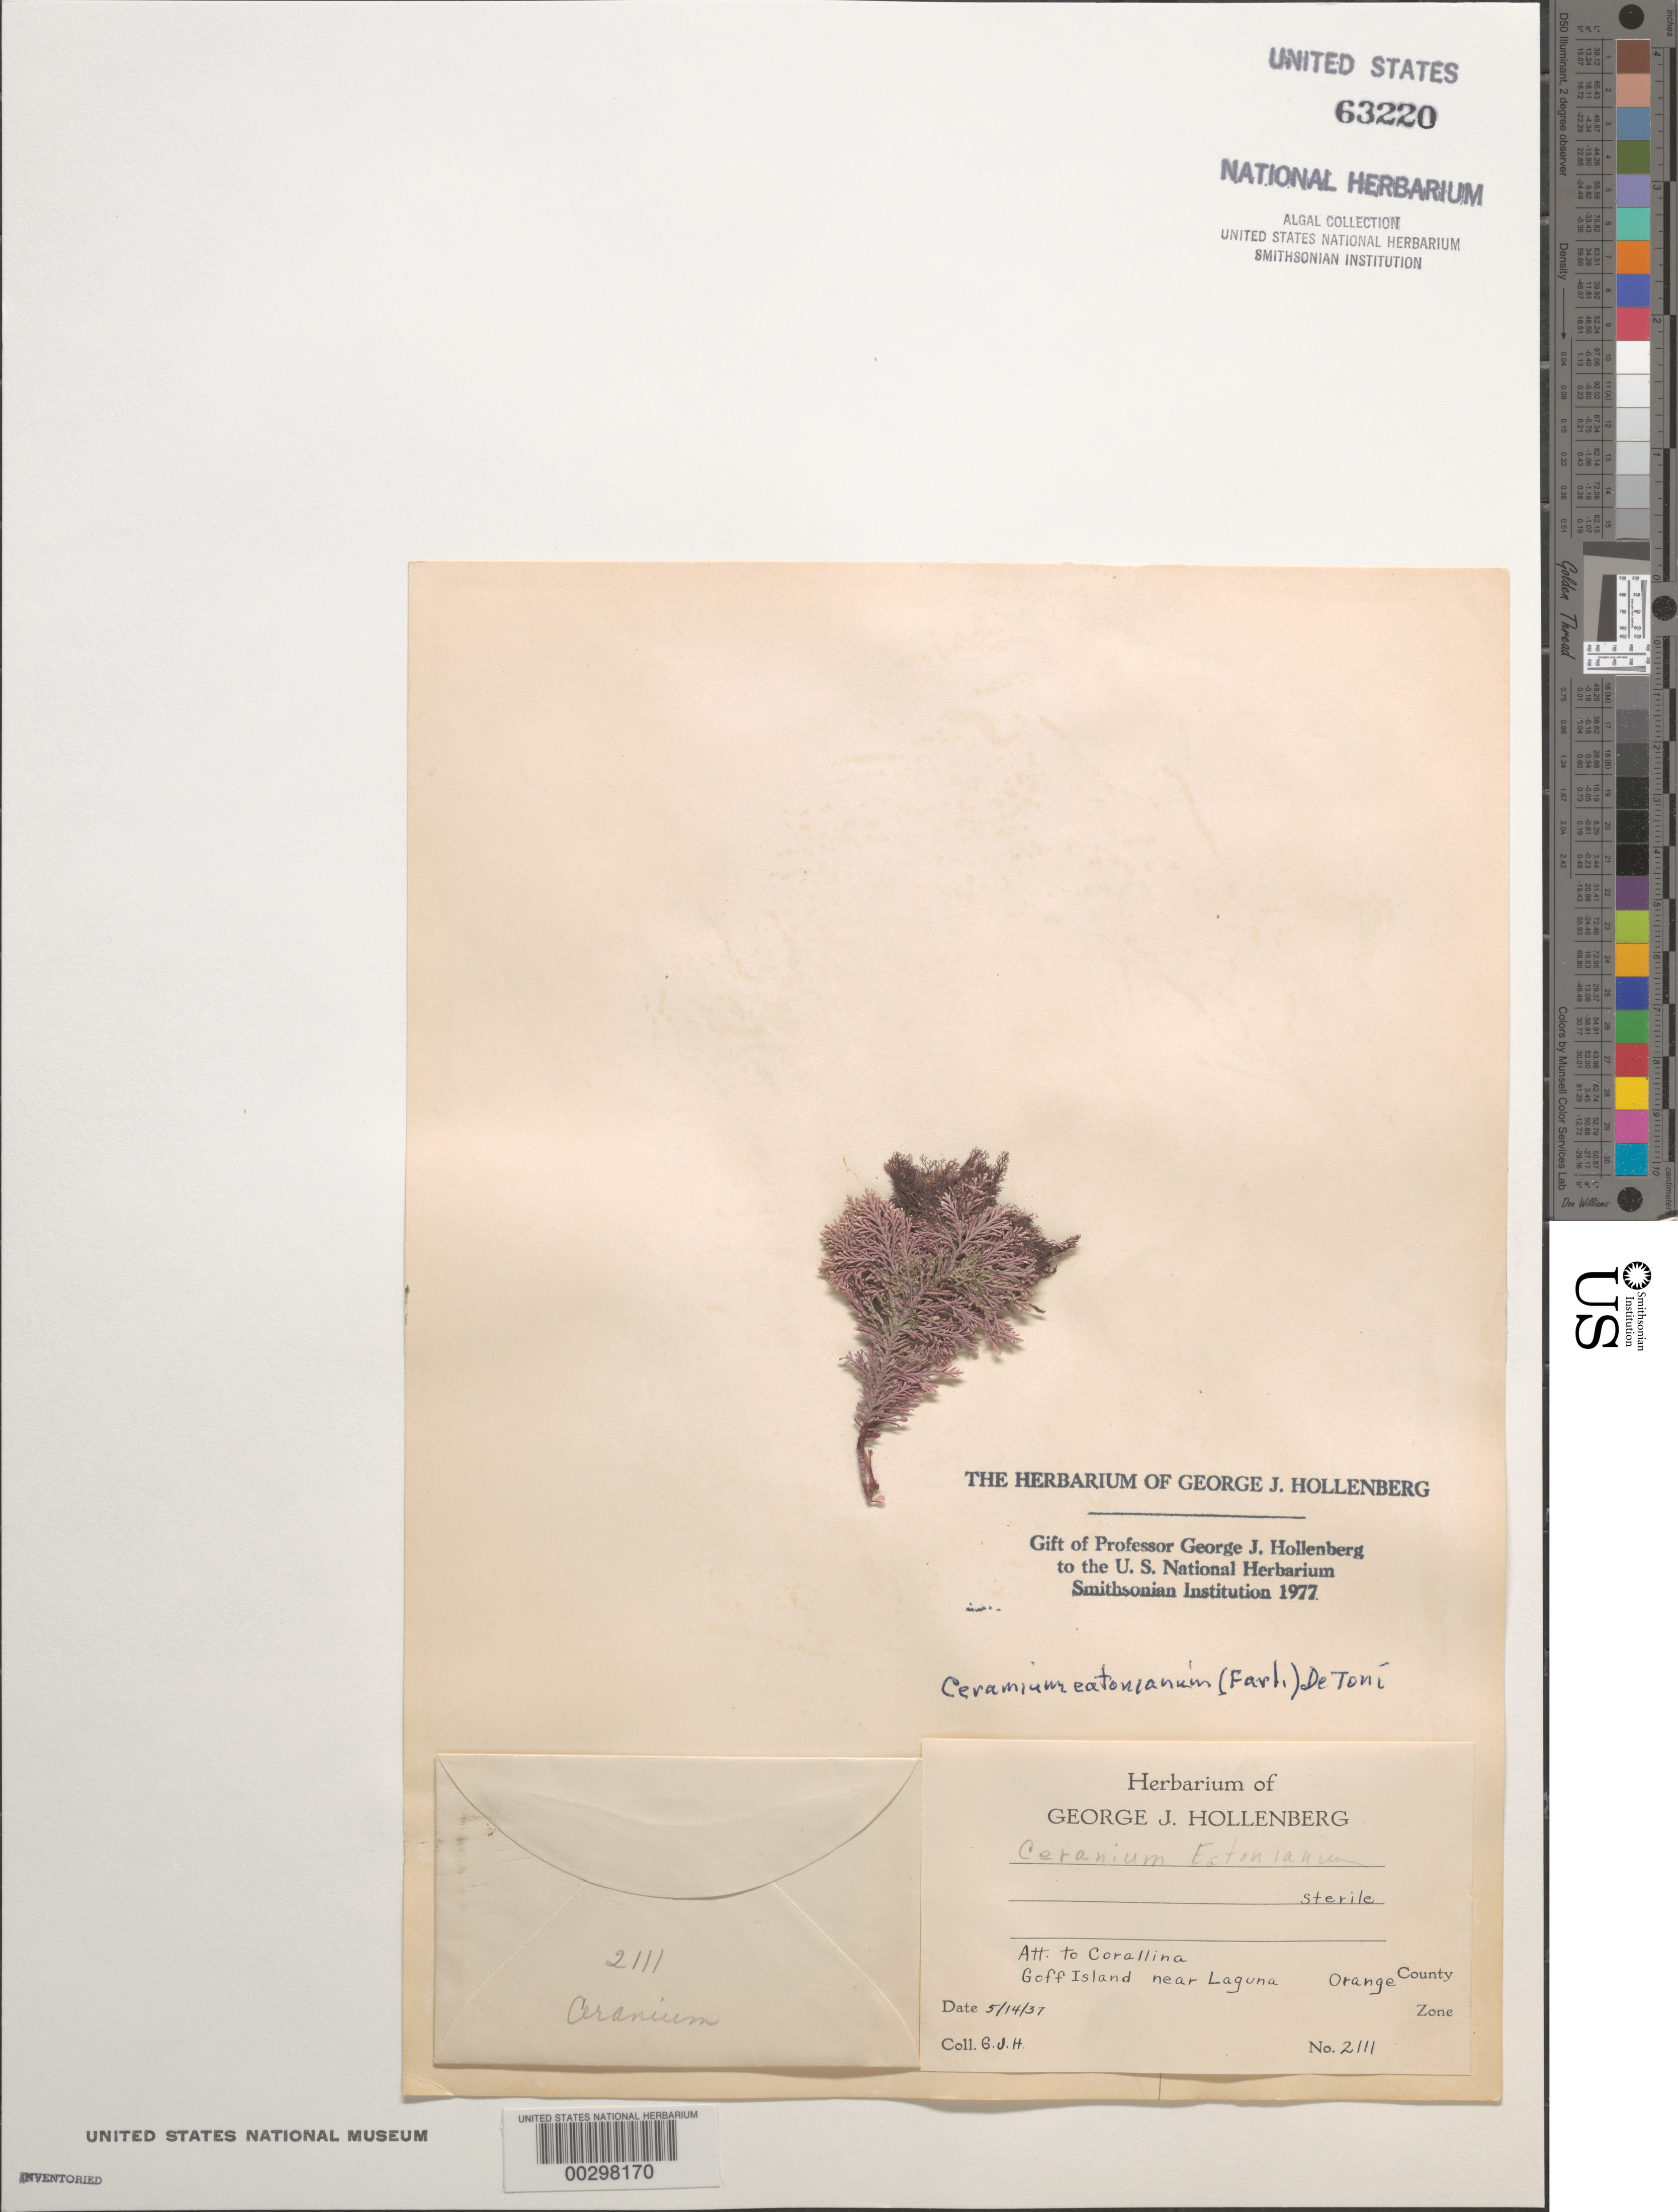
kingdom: Plantae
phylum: Rhodophyta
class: Florideophyceae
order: Ceramiales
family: Ceramiaceae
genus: Corallophila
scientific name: Corallophila eatoniana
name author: (Farl.) T.O. Cho et al.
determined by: Algae name updating Project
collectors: G. Hollenberg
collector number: GJH 2111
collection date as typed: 14 May 1937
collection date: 1937-05-14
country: United States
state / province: California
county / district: Orange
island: Goff Island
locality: Near Laguna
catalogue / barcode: US 63220